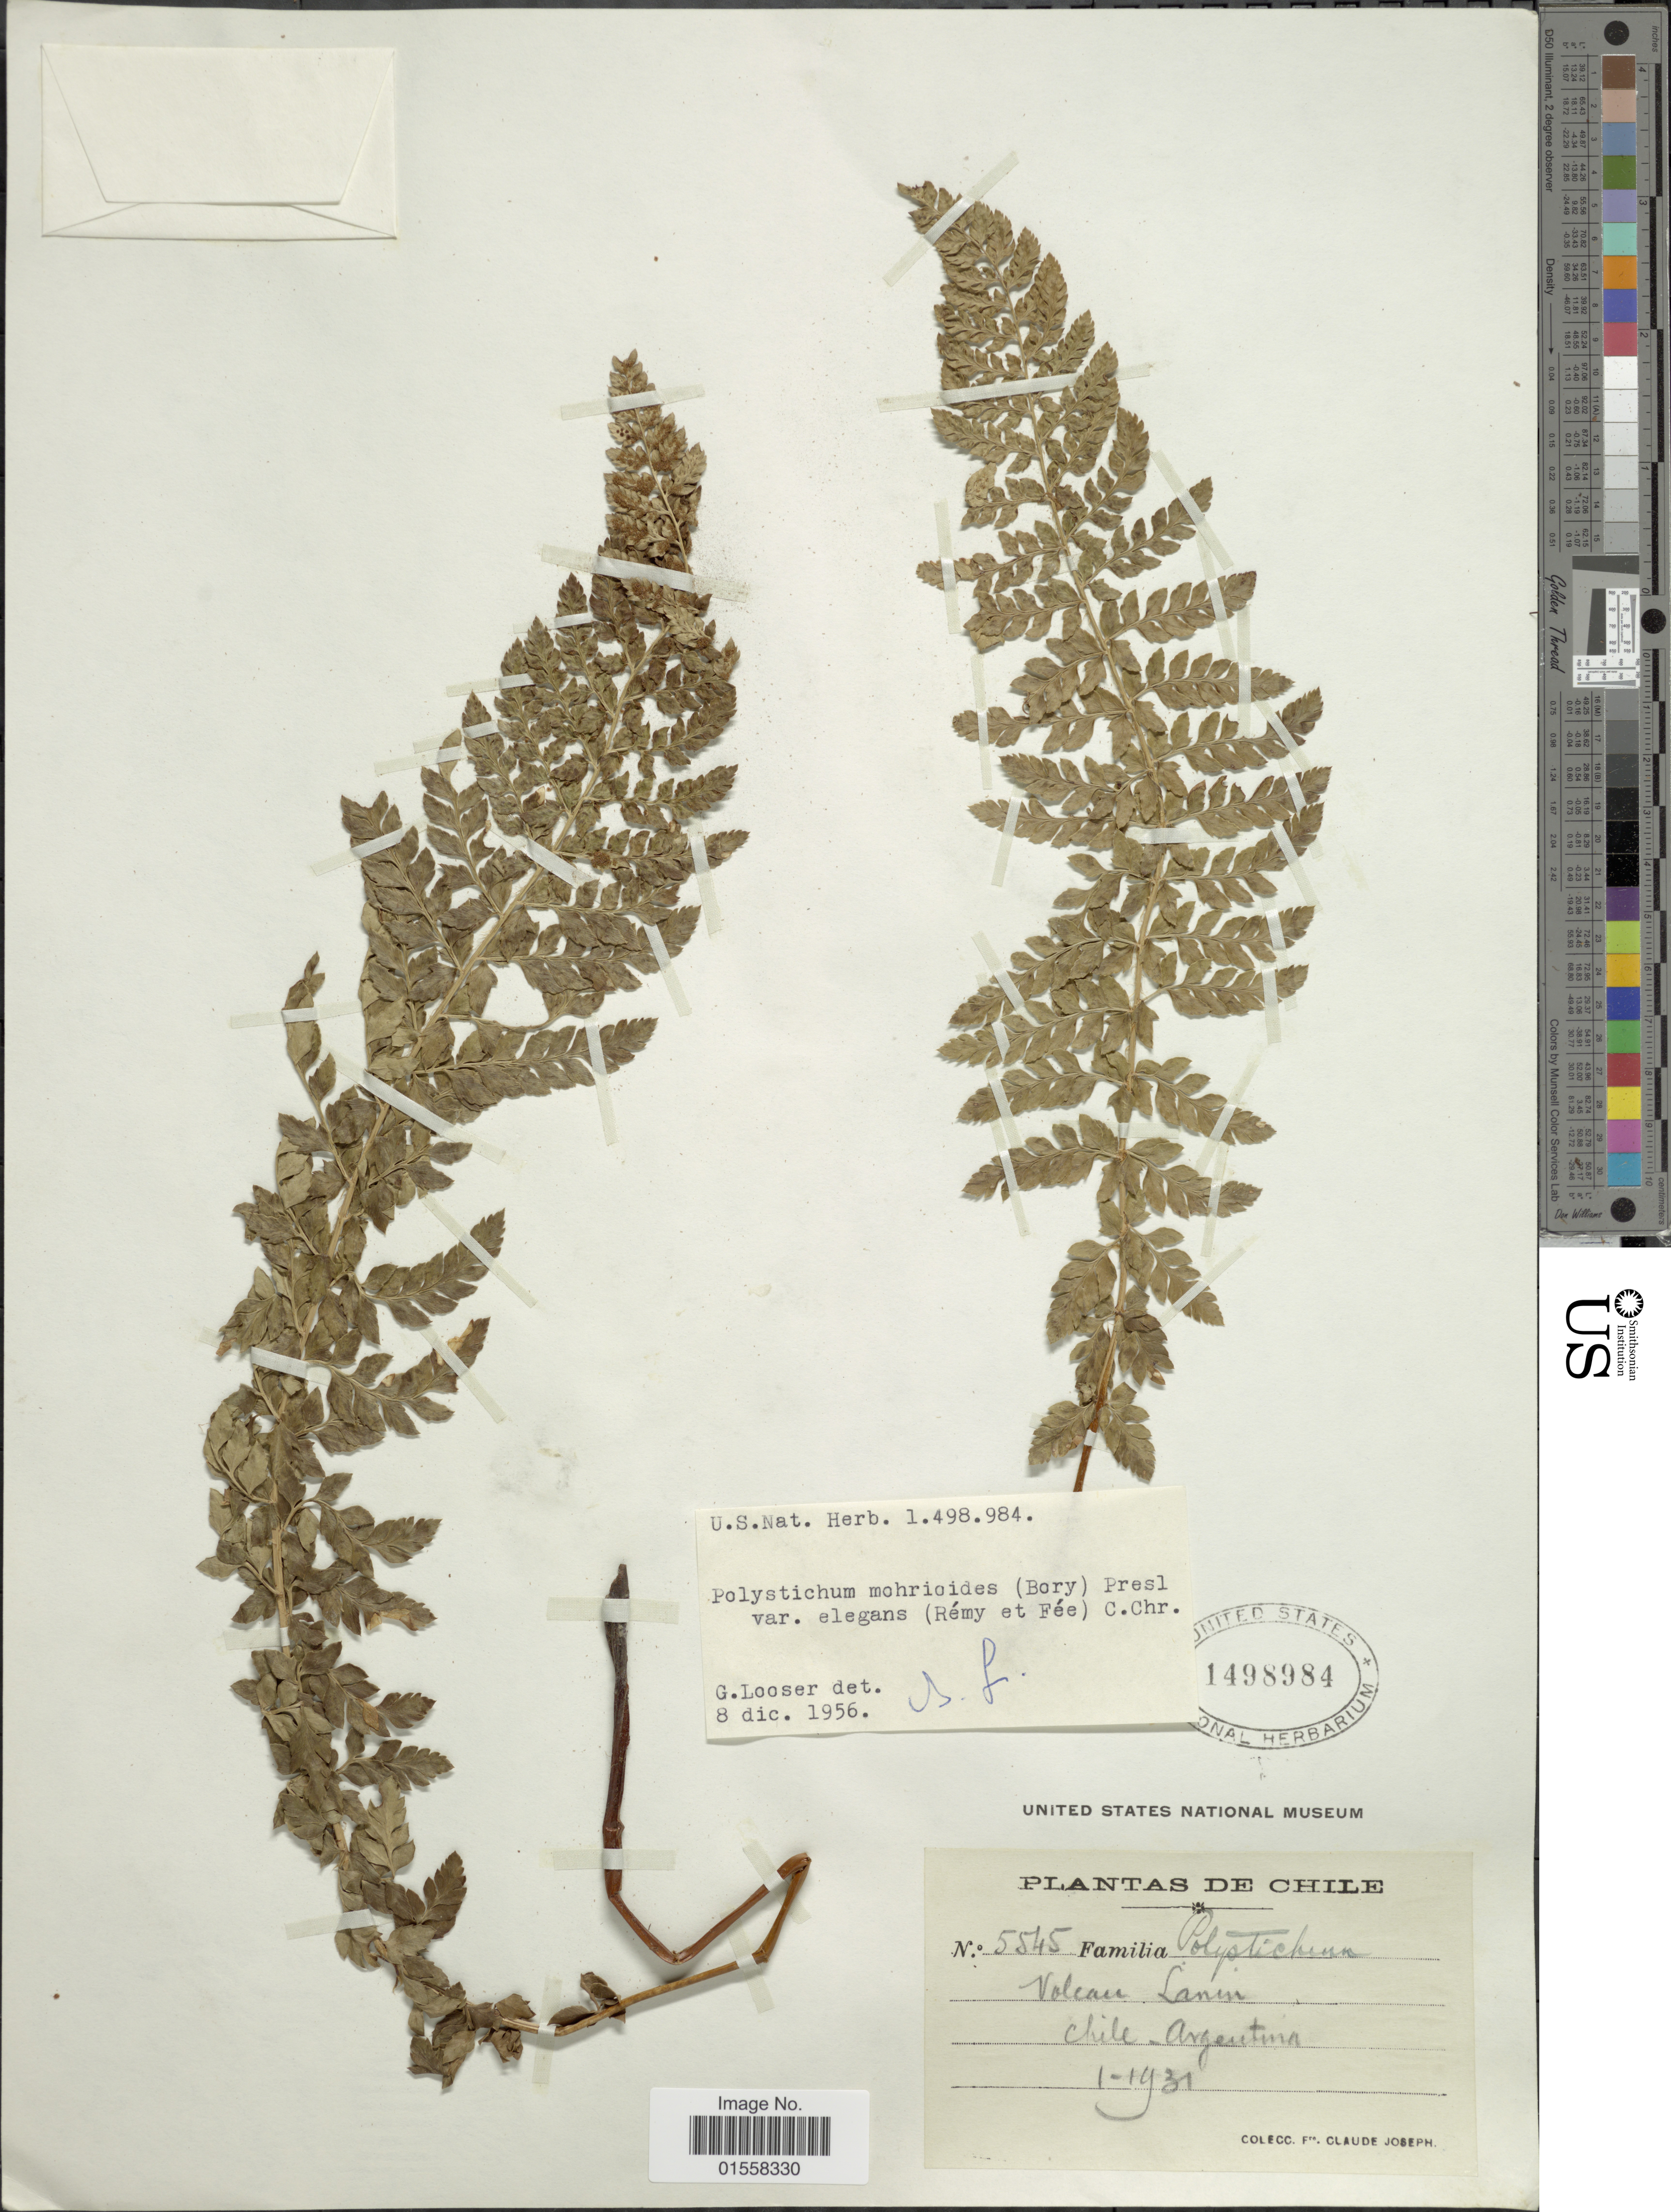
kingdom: Plantae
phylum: Tracheophyta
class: Polypodiopsida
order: Polypodiales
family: Dryopteridaceae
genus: Polystichum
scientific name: Polystichum mohrioides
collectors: Bro. Claude-Joseph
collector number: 5545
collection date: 1931-01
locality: Chile-Argentina.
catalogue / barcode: US 1498984